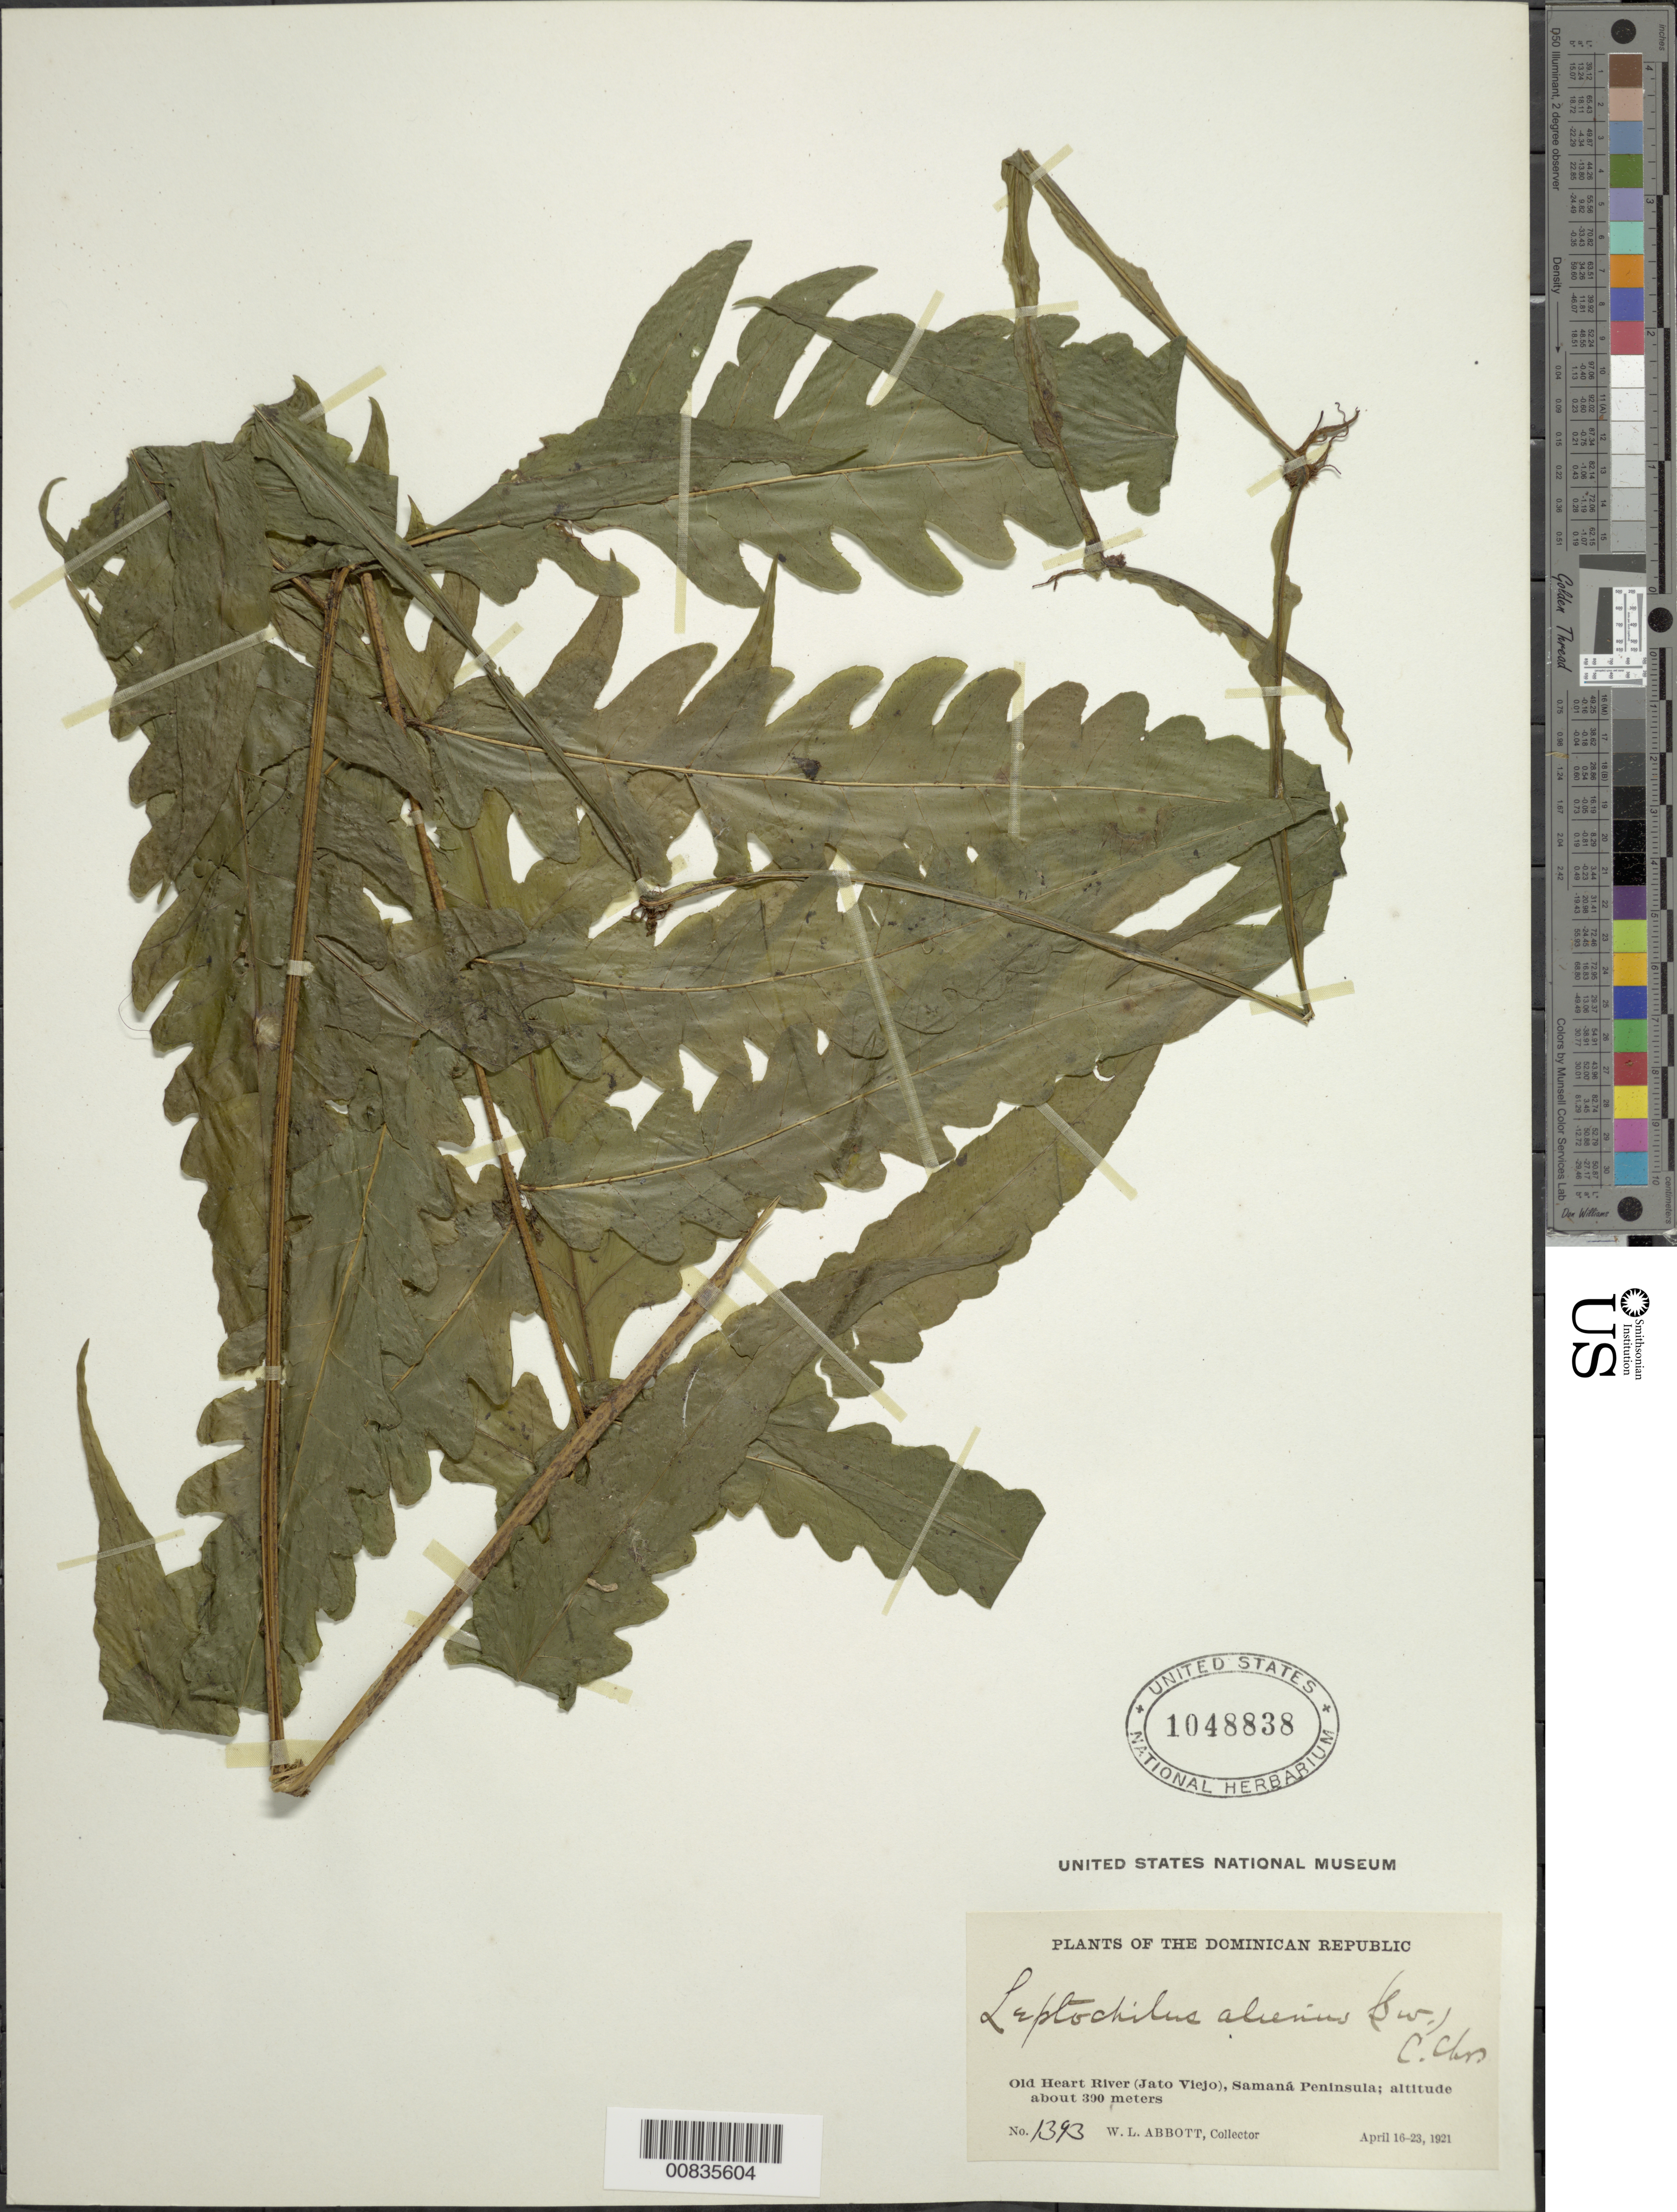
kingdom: Plantae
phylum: Tracheophyta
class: Polypodiopsida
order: Polypodiales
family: Dryopteridaceae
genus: Bolbitis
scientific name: Bolbitis portoricensis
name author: (Spreng.) Hennipman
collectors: W. L. Abbott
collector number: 1393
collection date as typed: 16 Apr 1921 to 23 Apr 1921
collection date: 1921-04-16/1921-04-23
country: Dominican Republic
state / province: Samana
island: Hispaniola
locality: Samaná Peninsula, Old Heart River (Jato Viejo)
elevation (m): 300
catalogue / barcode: US 1048838